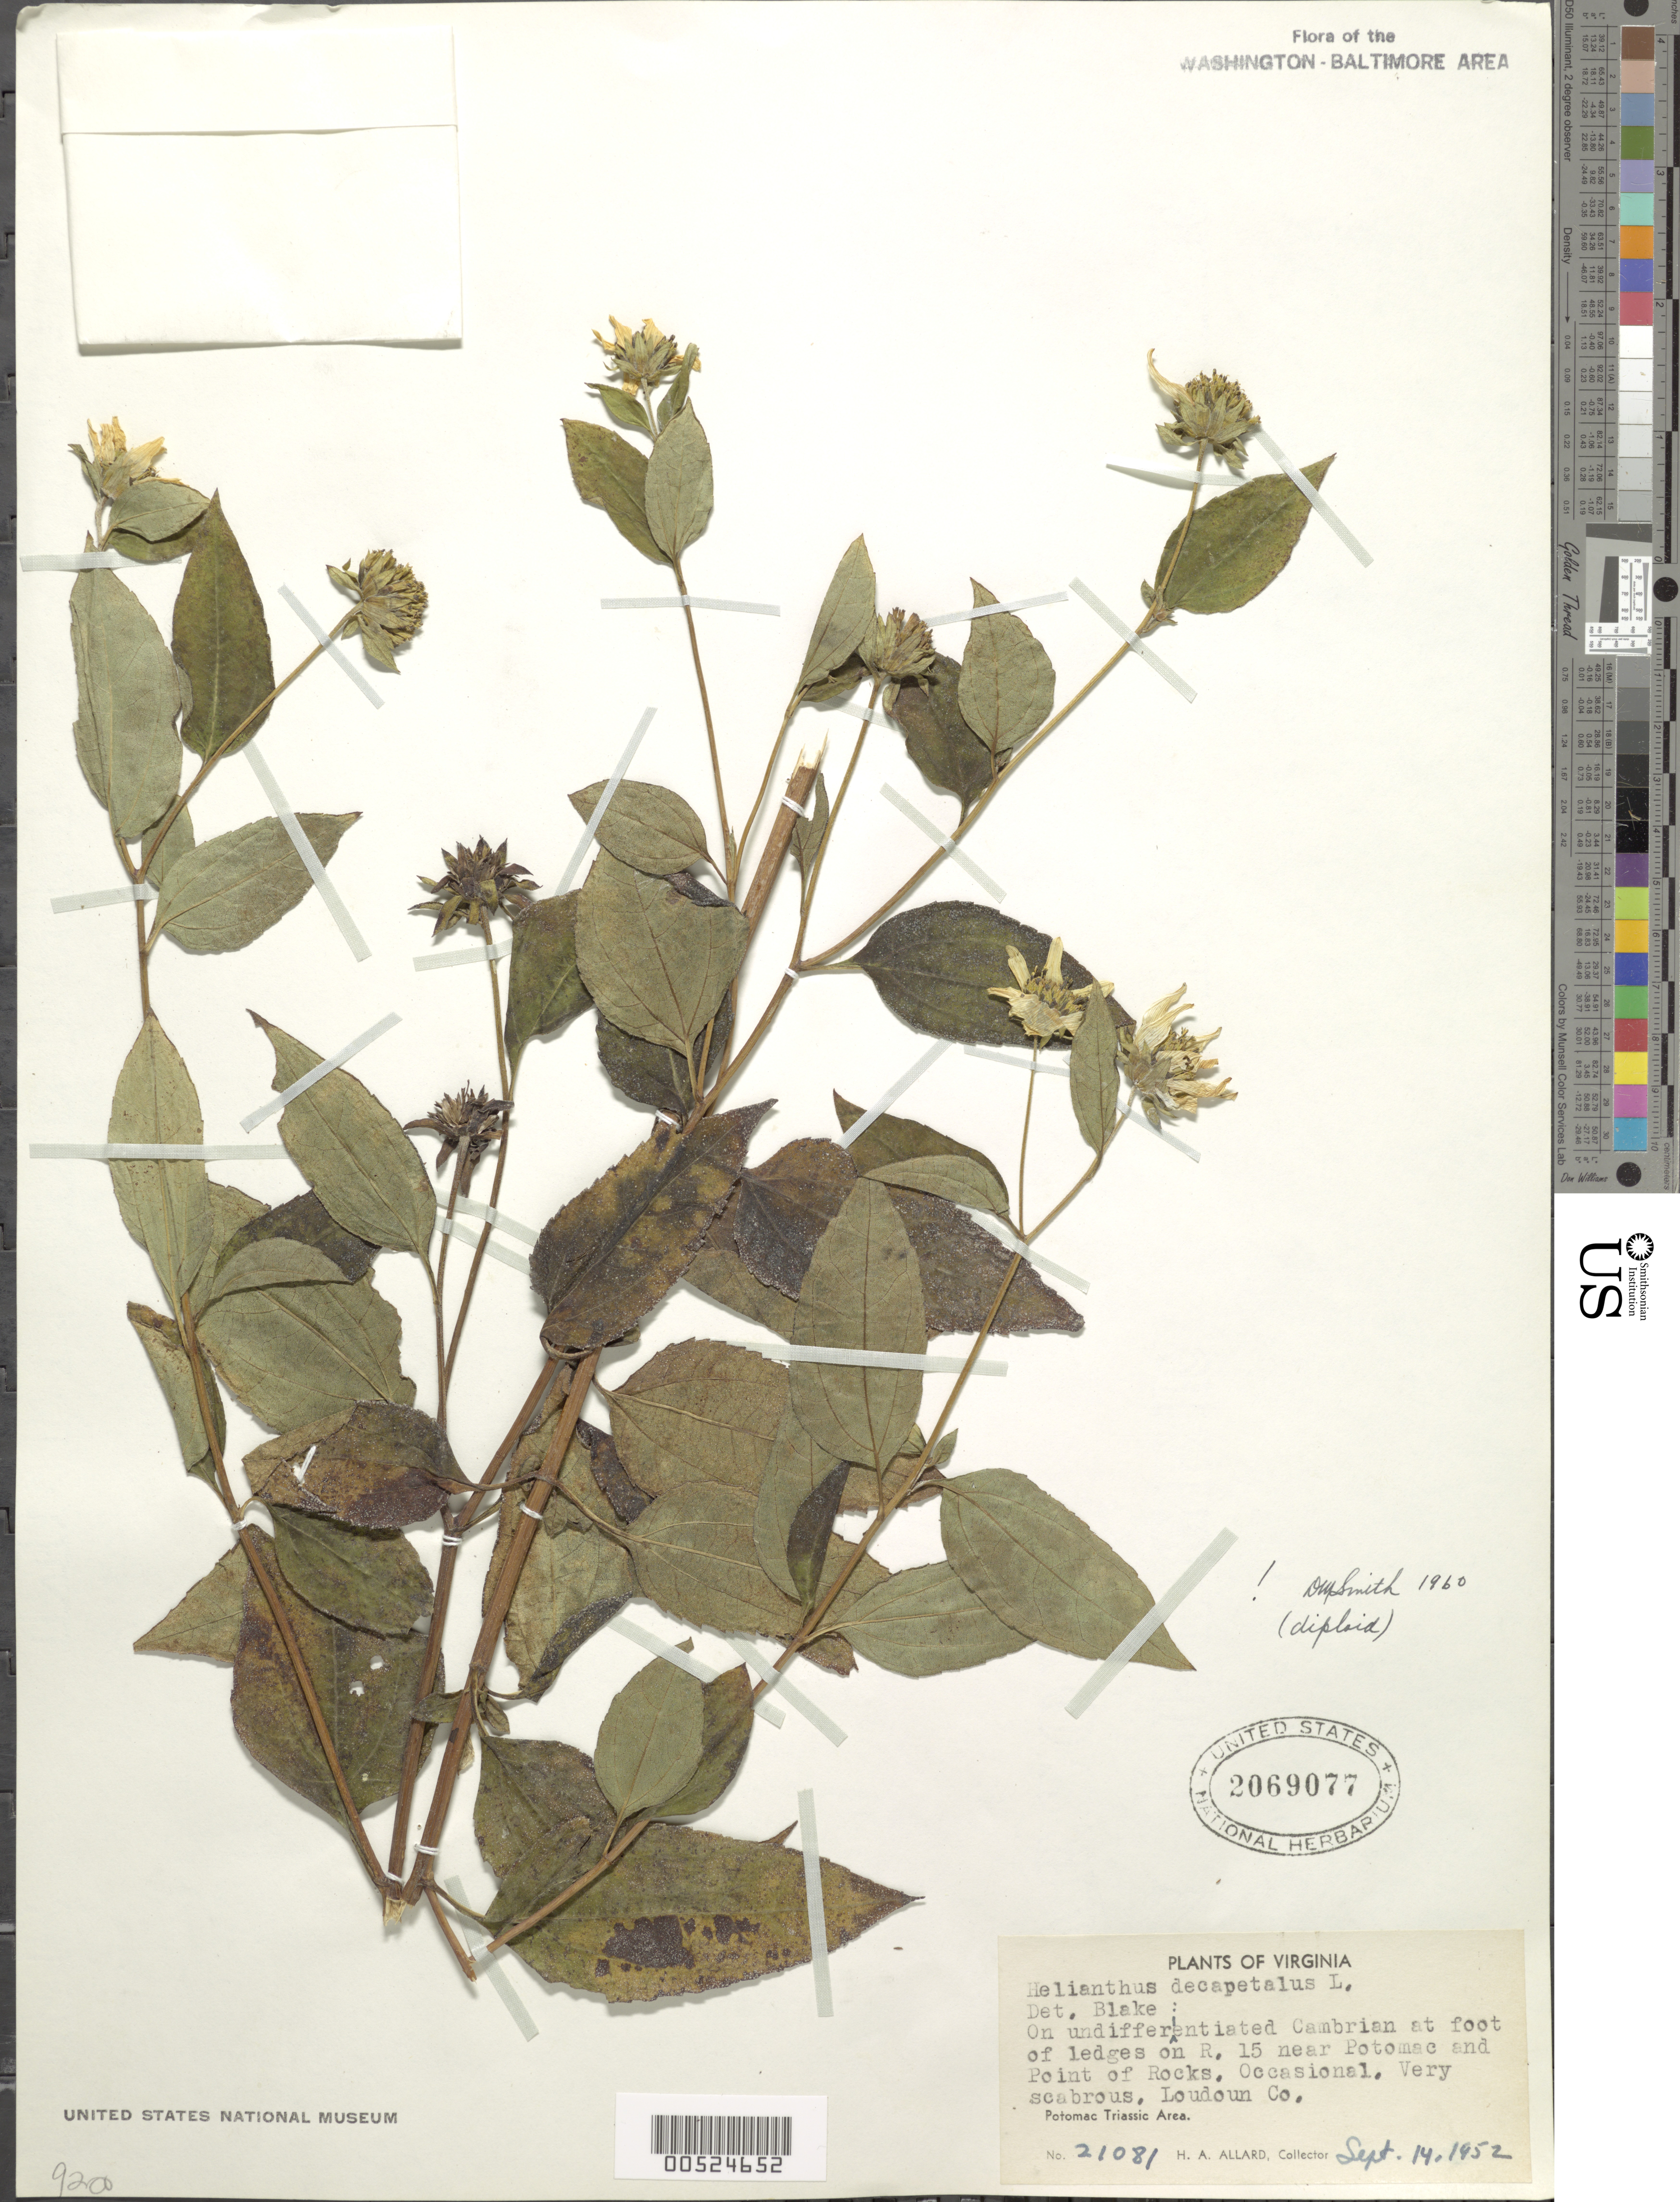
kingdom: Plantae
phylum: Tracheophyta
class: Magnoliopsida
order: Asterales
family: Asteraceae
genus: Helianthus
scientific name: Helianthus decapetalus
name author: L.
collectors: H. A. Allard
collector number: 21081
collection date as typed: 14 Sep 1952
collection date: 1952-09-14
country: United States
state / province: Virginia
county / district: Loudoun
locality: Rt. 15 near Potomac and Points of Rock, Potomac Triassic Area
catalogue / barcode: US 2069077